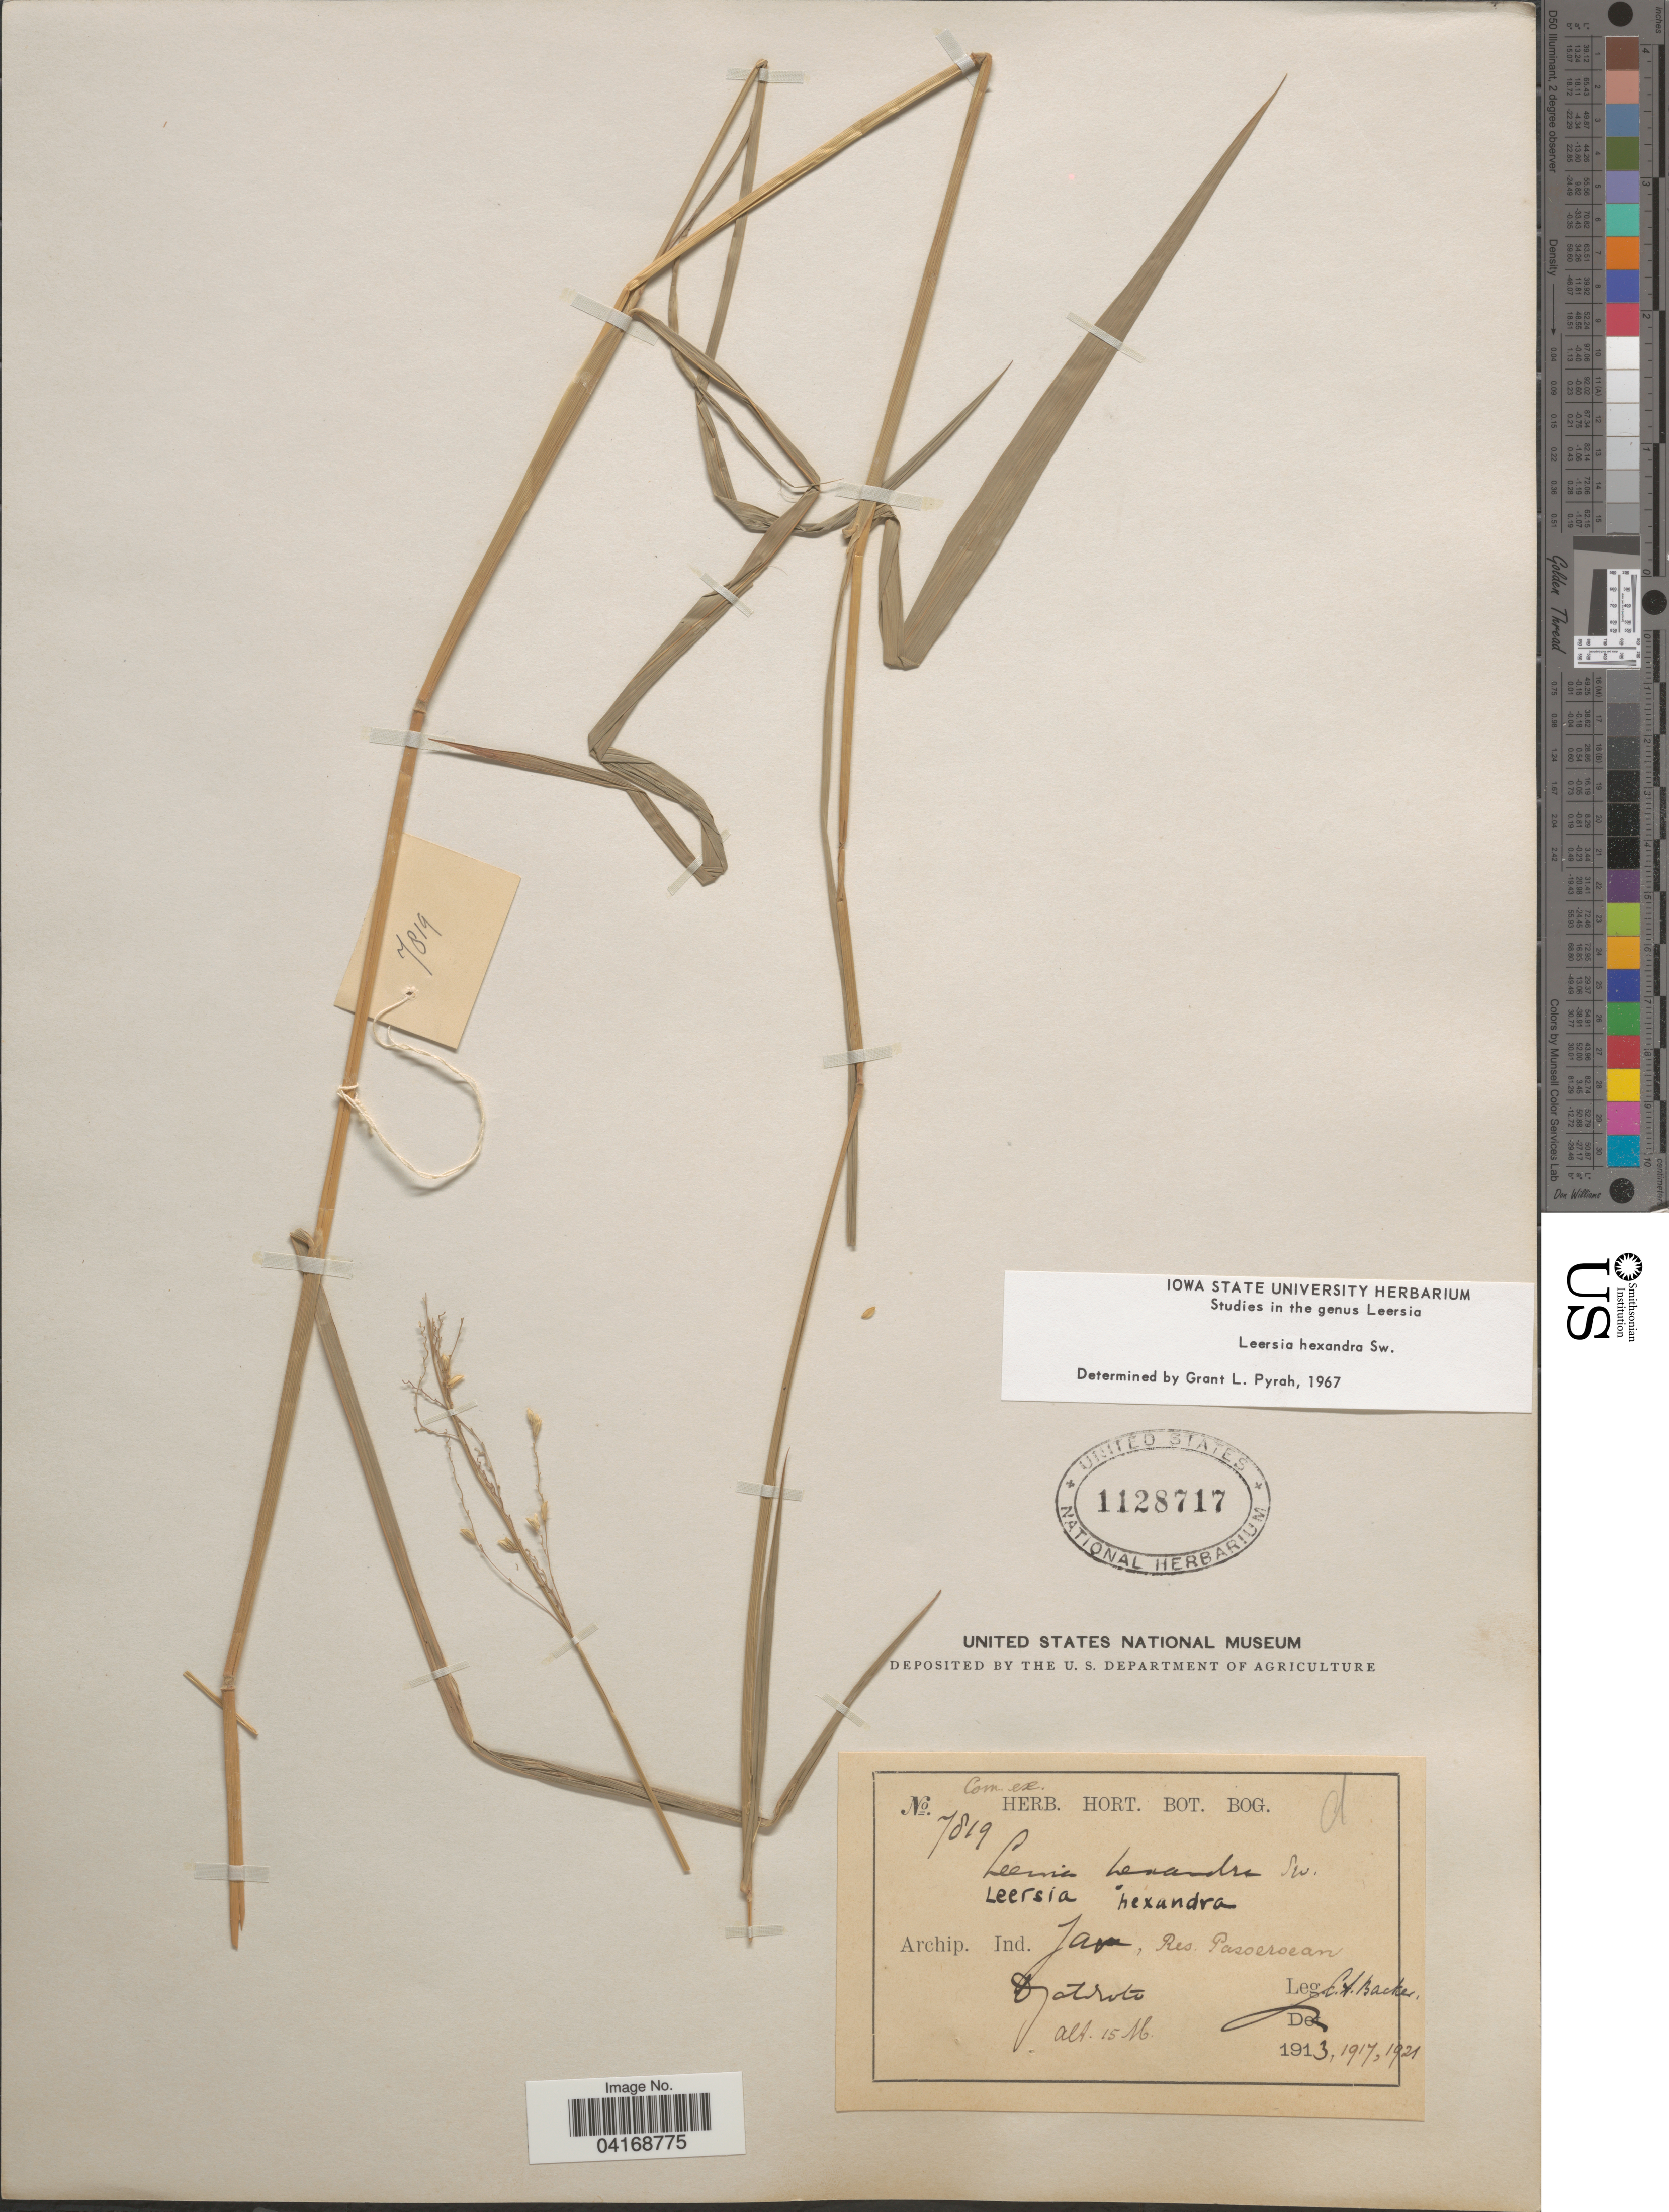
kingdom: Plantae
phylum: Tracheophyta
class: Liliopsida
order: Poales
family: Poaceae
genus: Leersia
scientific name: Leersia hexandra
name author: Sw.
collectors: C. A. Backer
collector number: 7819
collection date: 1913/1921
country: Indonesia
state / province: Java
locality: Archip. Ind. Java, Res. Pasoeroean. Djatroto [interpreted].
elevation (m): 15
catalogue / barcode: US 1128717